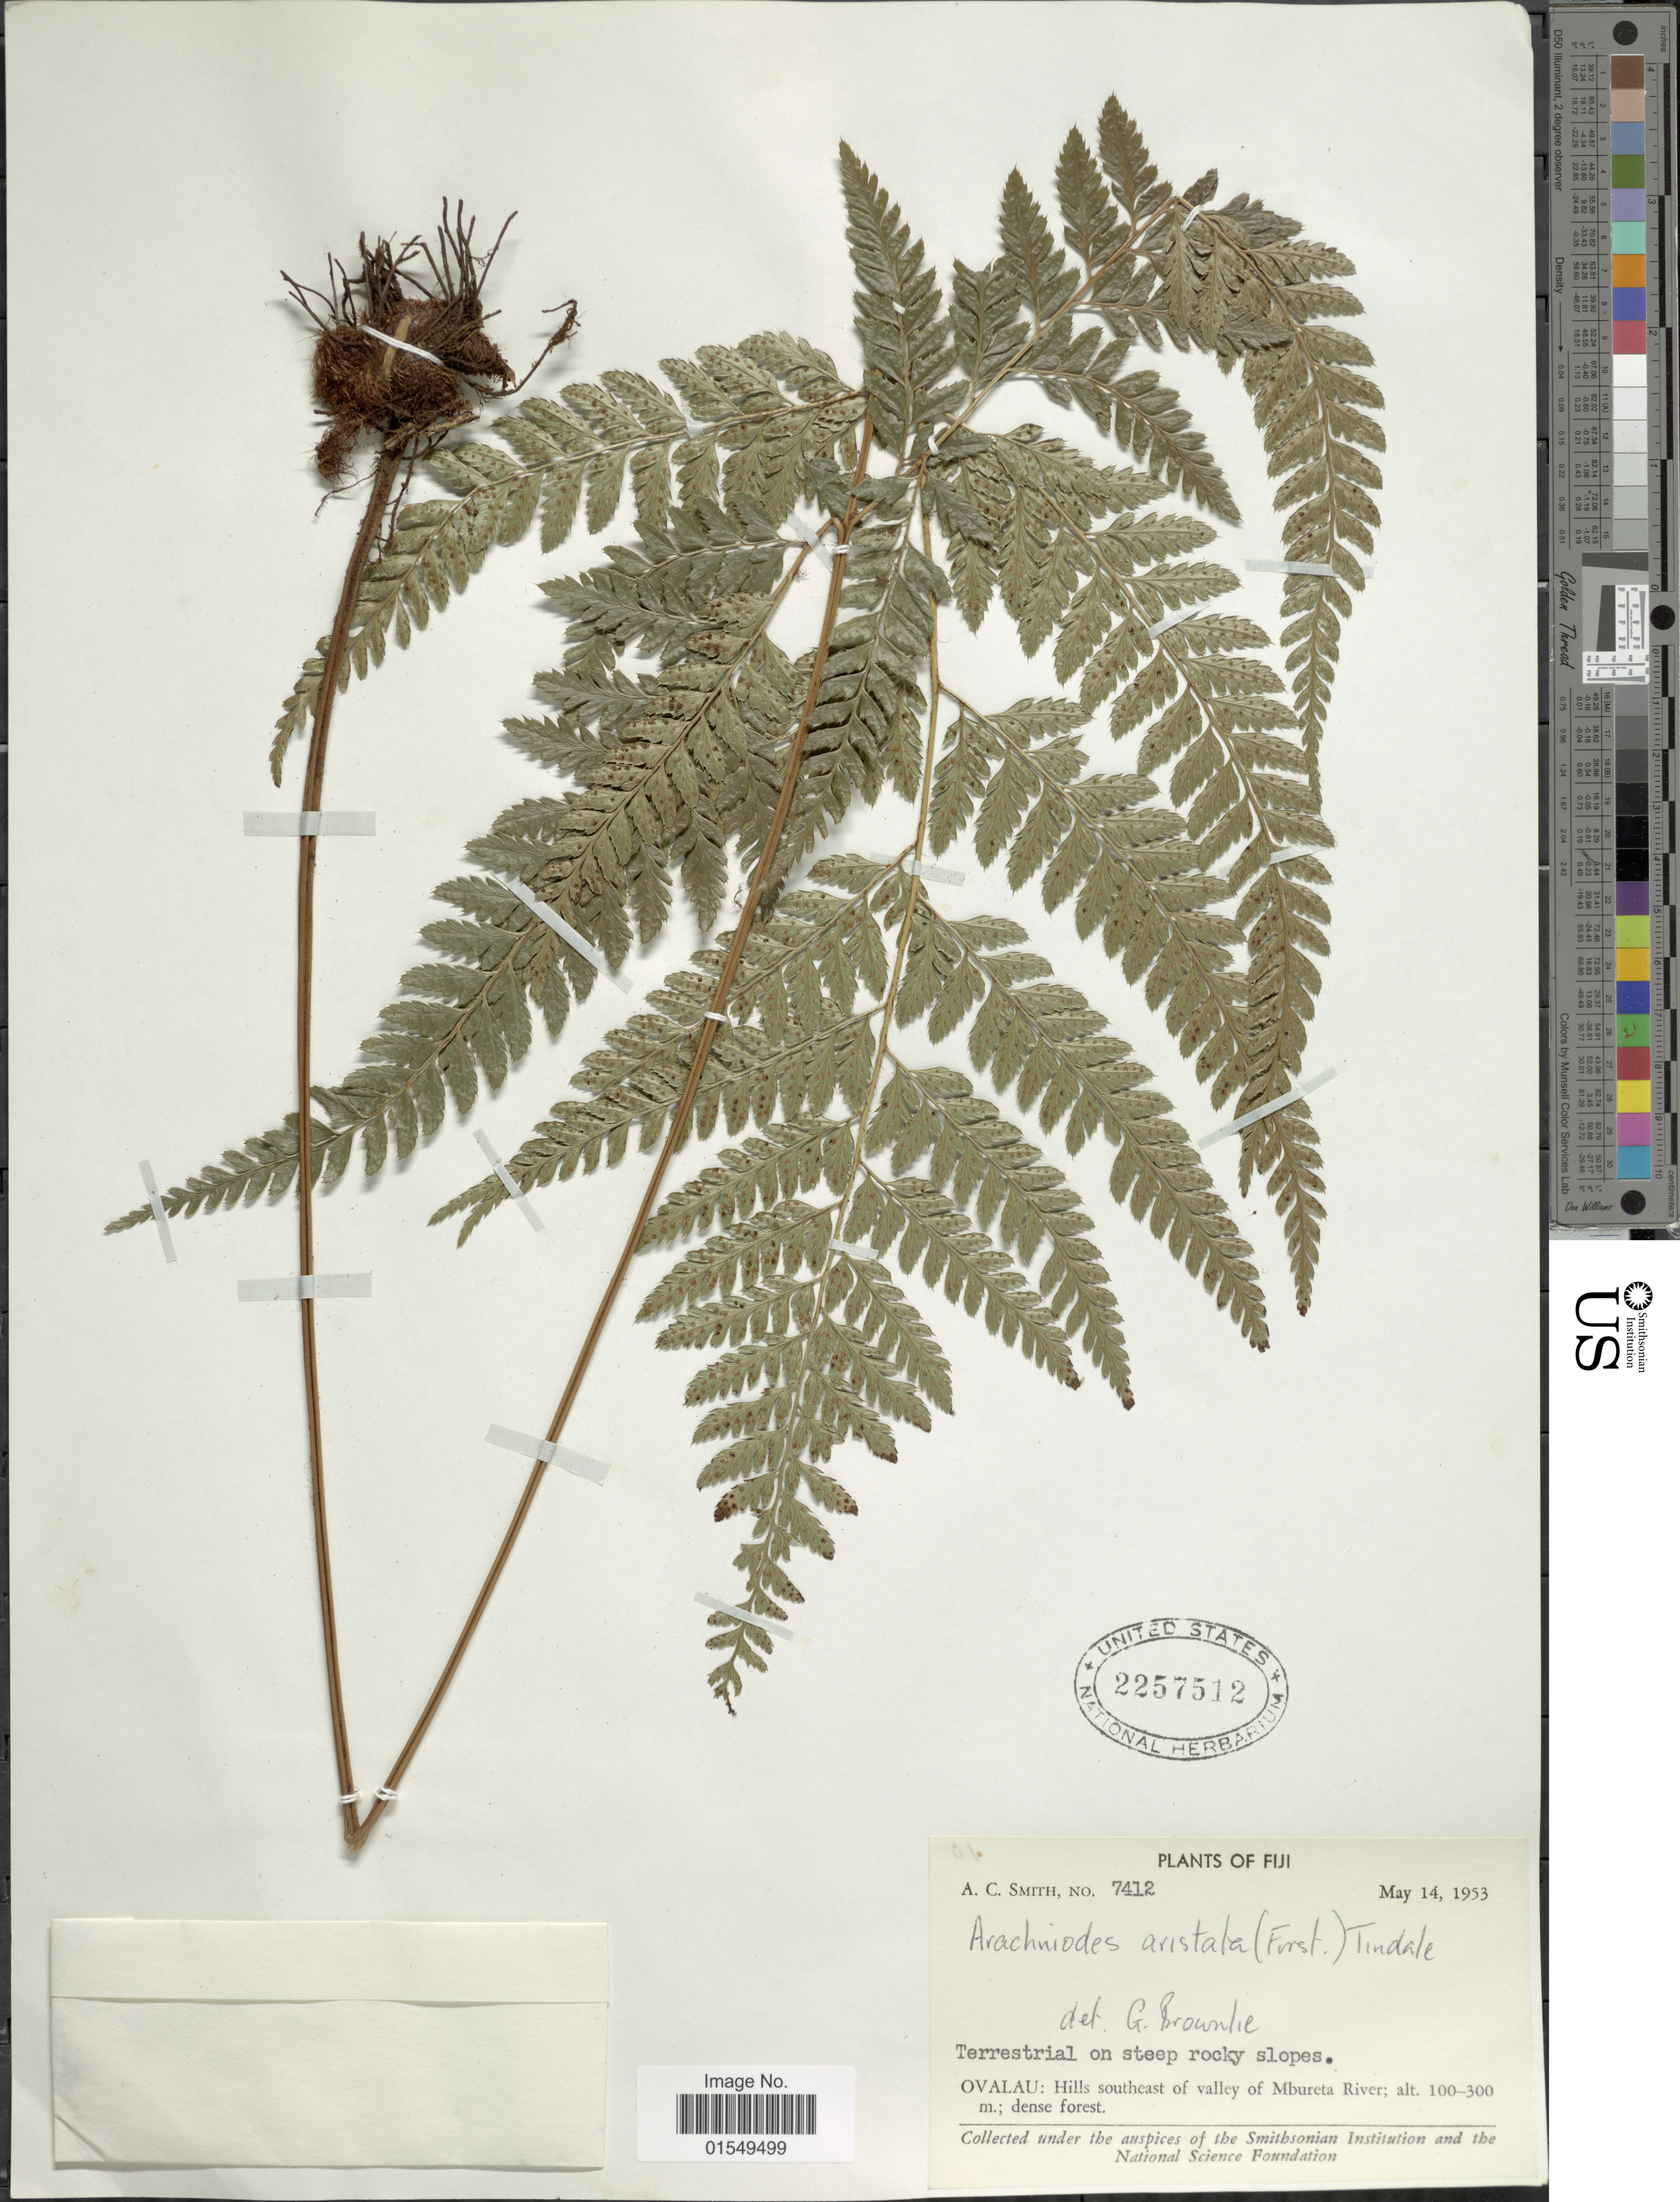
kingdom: Plantae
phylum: Tracheophyta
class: Polypodiopsida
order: Polypodiales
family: Dryopteridaceae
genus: Arachniodes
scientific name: Arachniodes aristata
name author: (G. Forst.) Tindale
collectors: A. C. Smith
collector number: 7412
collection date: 1953-05-14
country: Fiji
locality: Ovalau: Hills southeast of valley of Mbureta River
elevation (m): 100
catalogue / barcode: US 2257512